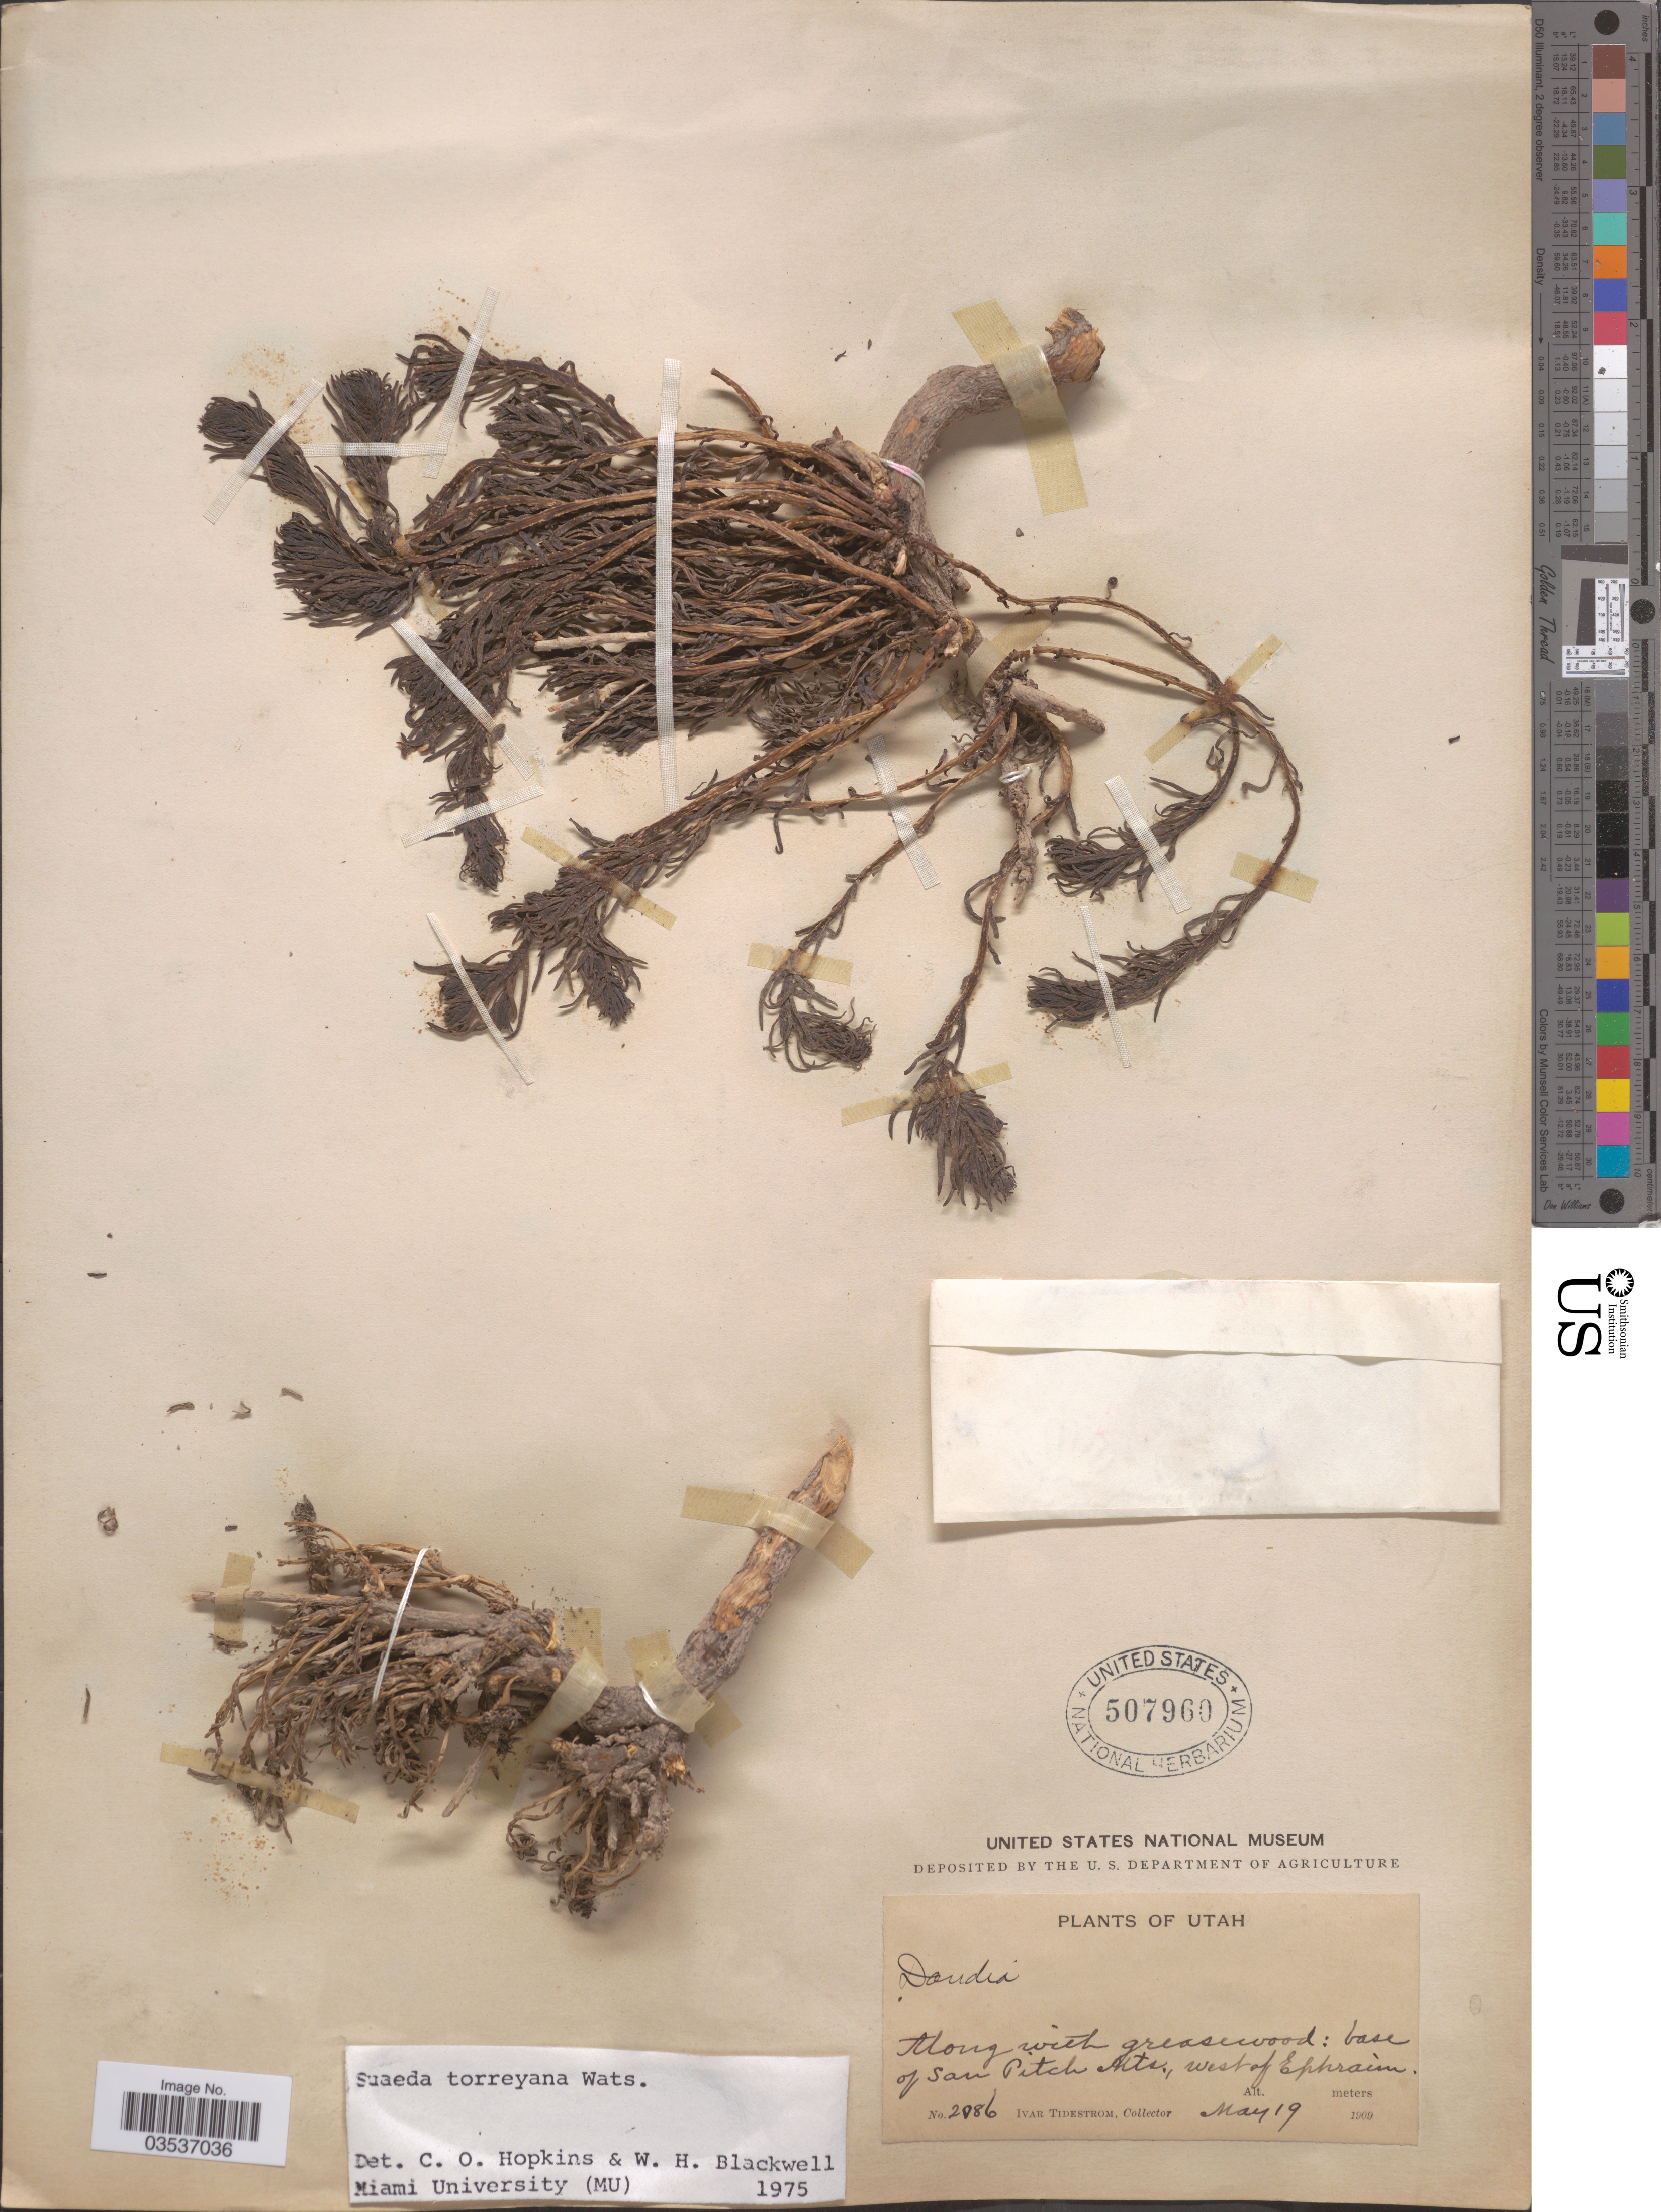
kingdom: Plantae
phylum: Tracheophyta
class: Magnoliopsida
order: Caryophyllales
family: Amaranthaceae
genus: Suaeda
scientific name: Suaeda torreyana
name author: S. Watson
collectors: I. F. Tidestrom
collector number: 2086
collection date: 1909-05-19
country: United States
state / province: Utah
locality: Base of San Pitch Mts, west of Ephraim.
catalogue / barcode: US 507960